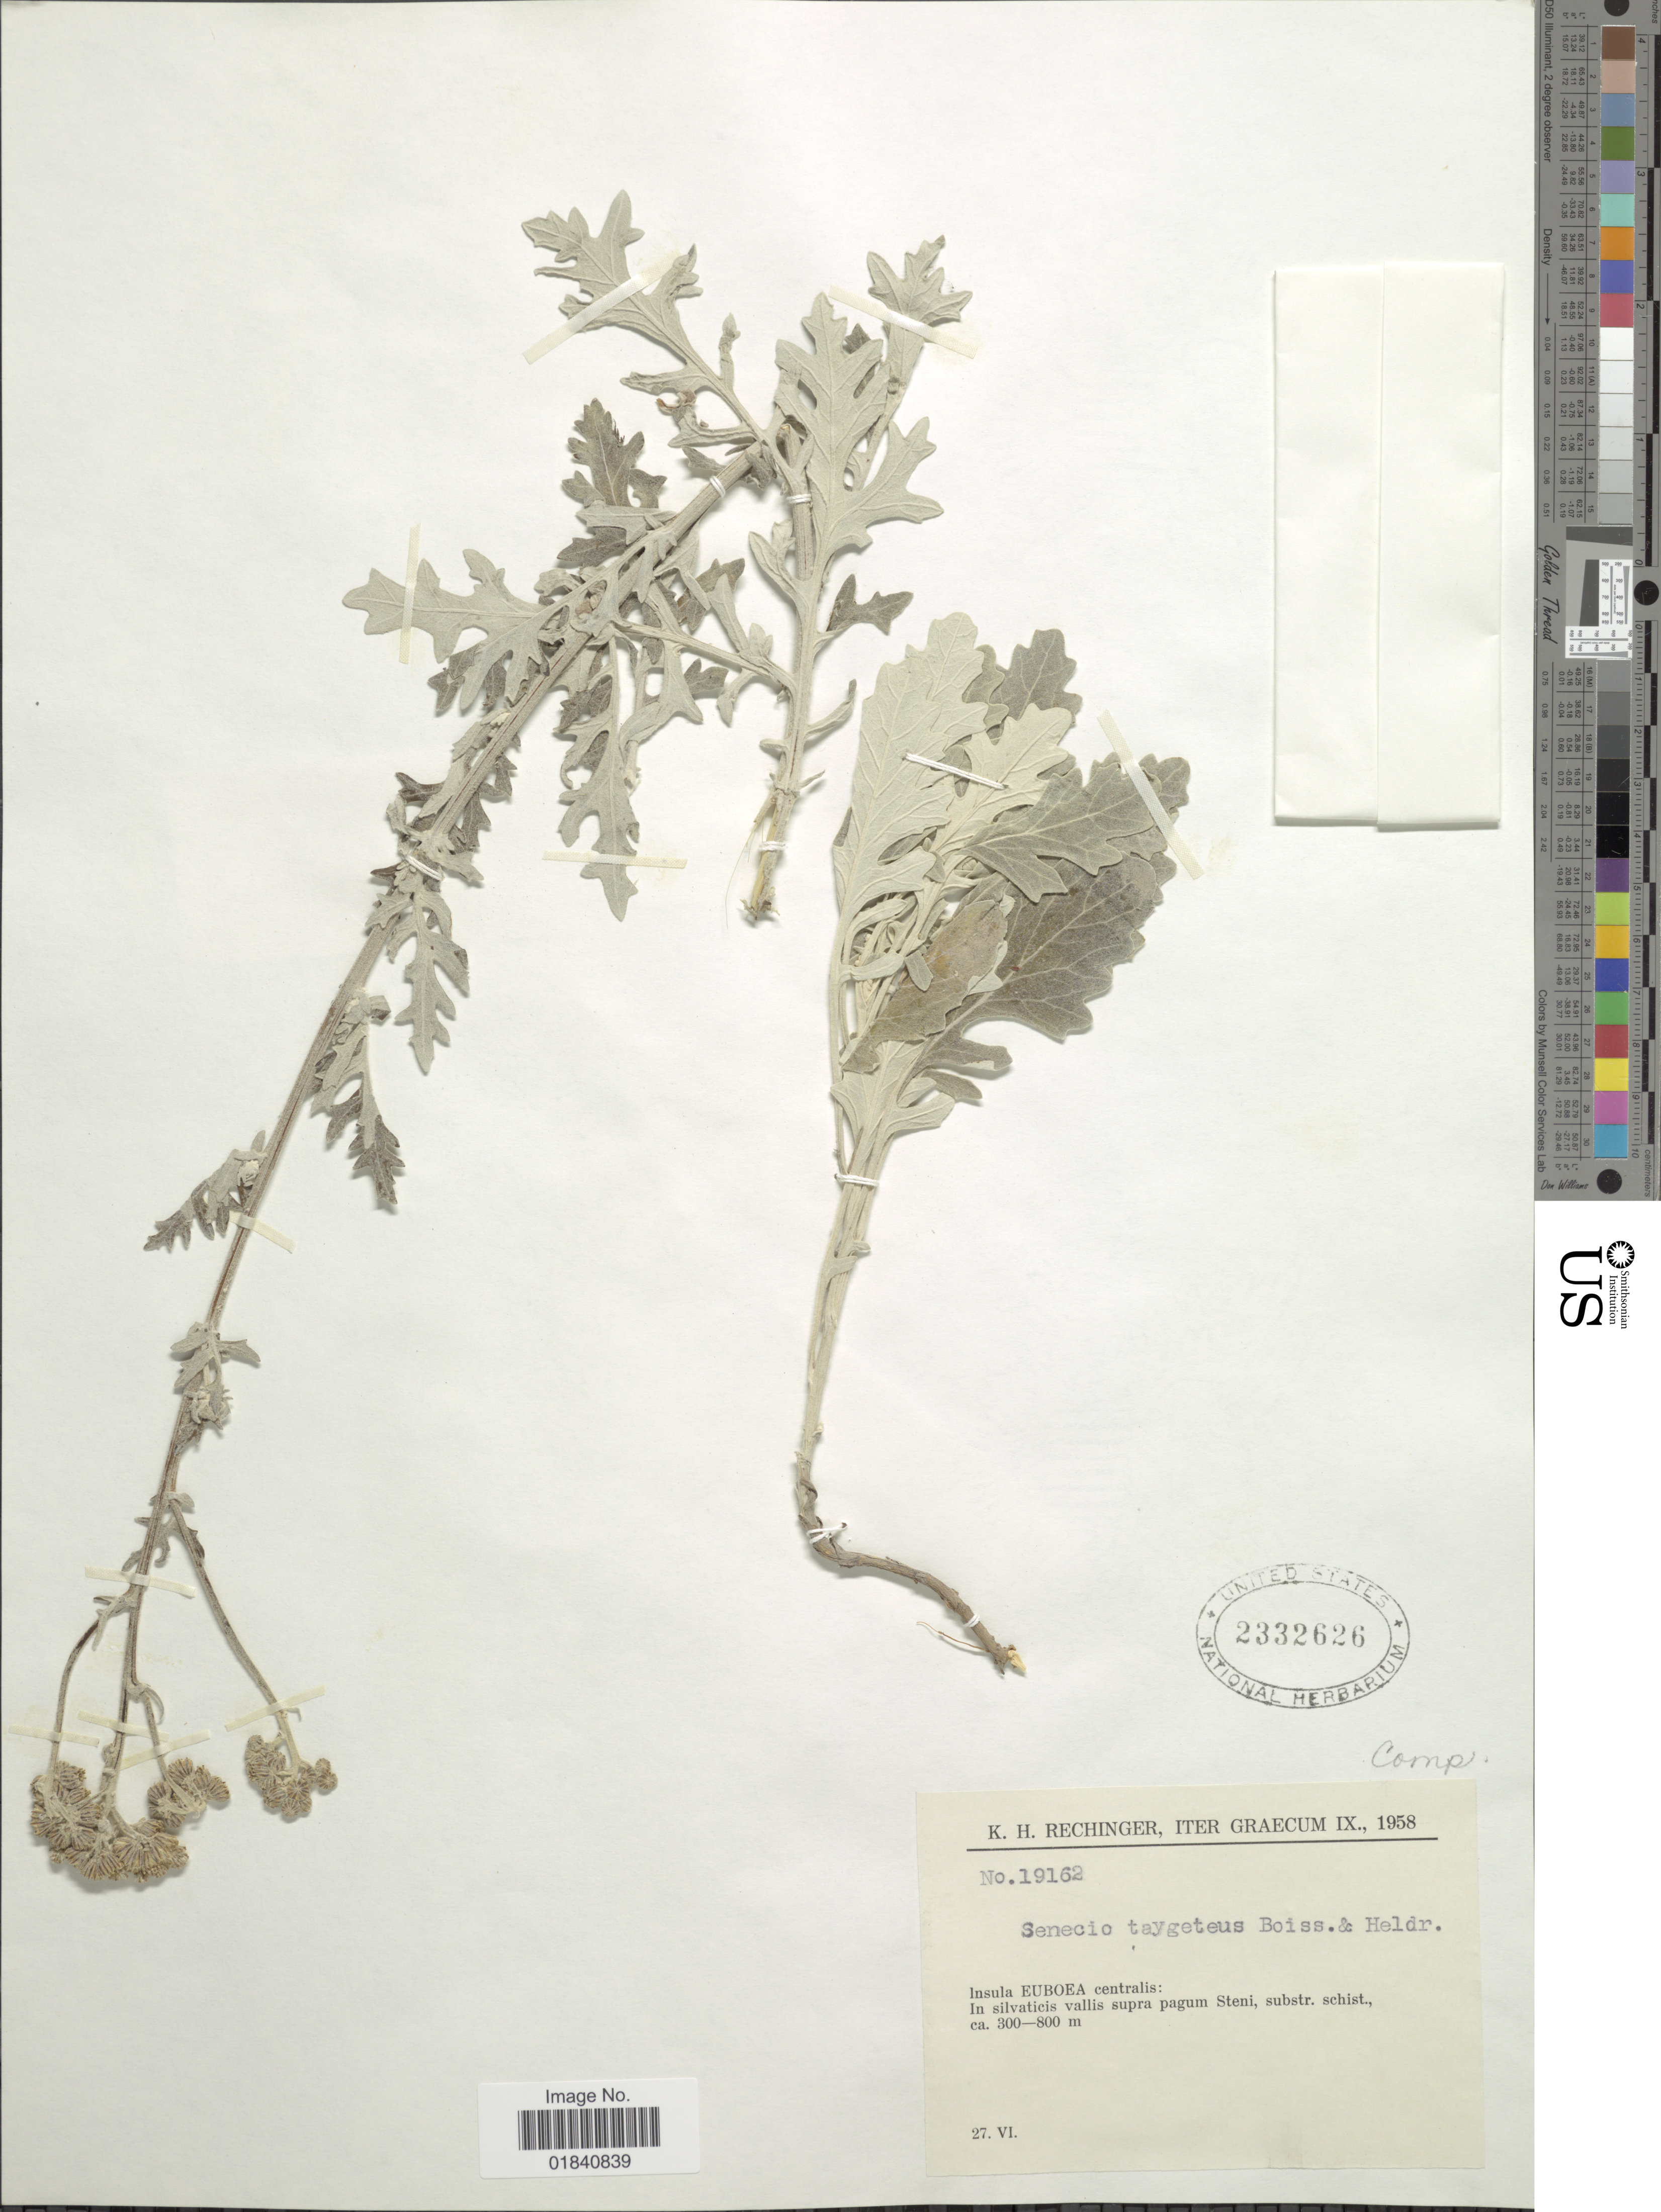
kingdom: Plantae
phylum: Tracheophyta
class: Magnoliopsida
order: Asterales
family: Asteraceae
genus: Jacobaea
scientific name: Jacobaea ambigua subsp. taygetea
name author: (Boiss. & Heldr.) B. Nord. & Greuter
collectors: K. H. Rechinger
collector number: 19162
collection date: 1958-06-27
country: Greece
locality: Insula Euboea centralis: In silvaticis vallis supra pagum Steni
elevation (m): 300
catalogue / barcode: US 2332626